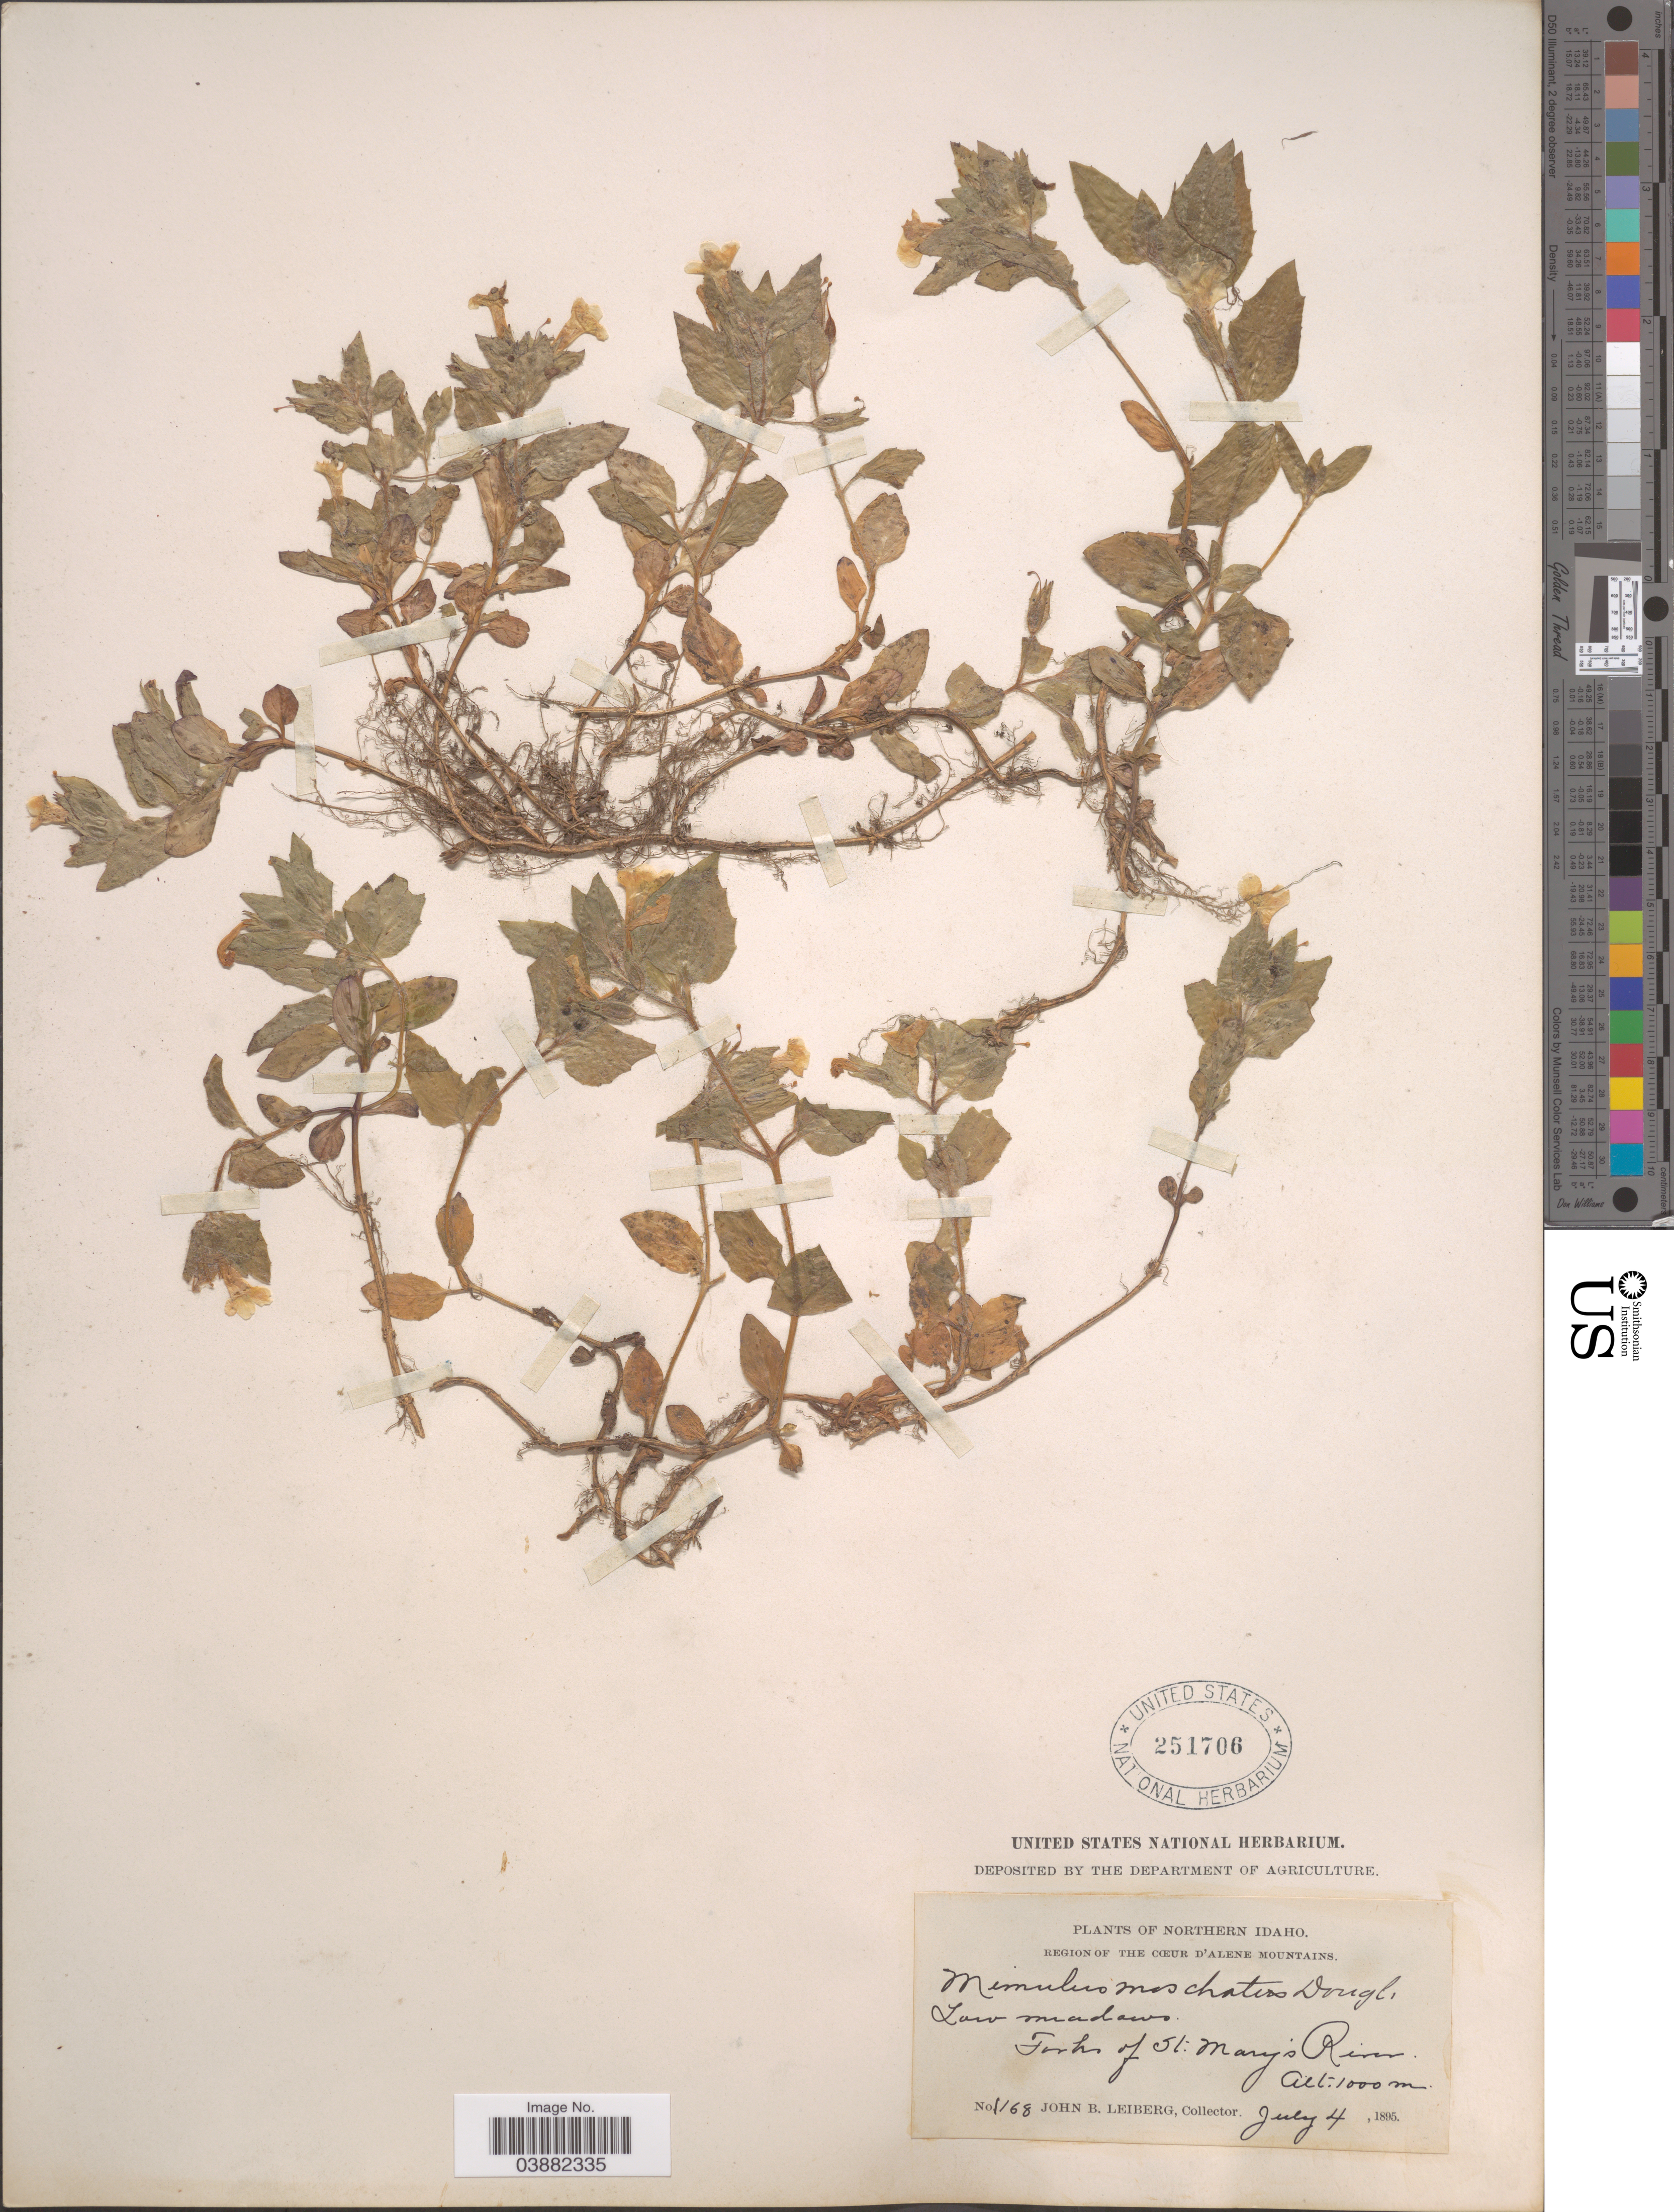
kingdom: Plantae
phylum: Tracheophyta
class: Magnoliopsida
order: Lamiales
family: Phrymaceae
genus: Mimulus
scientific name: Mimulus moschatus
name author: Douglas ex Lindl.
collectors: J. B. Leiberg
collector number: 1168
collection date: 1895-07-04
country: United States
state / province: Idaho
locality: Northern Idaho. Low meadows. Forks of St. Mary's River.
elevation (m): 1000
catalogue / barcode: US 251706